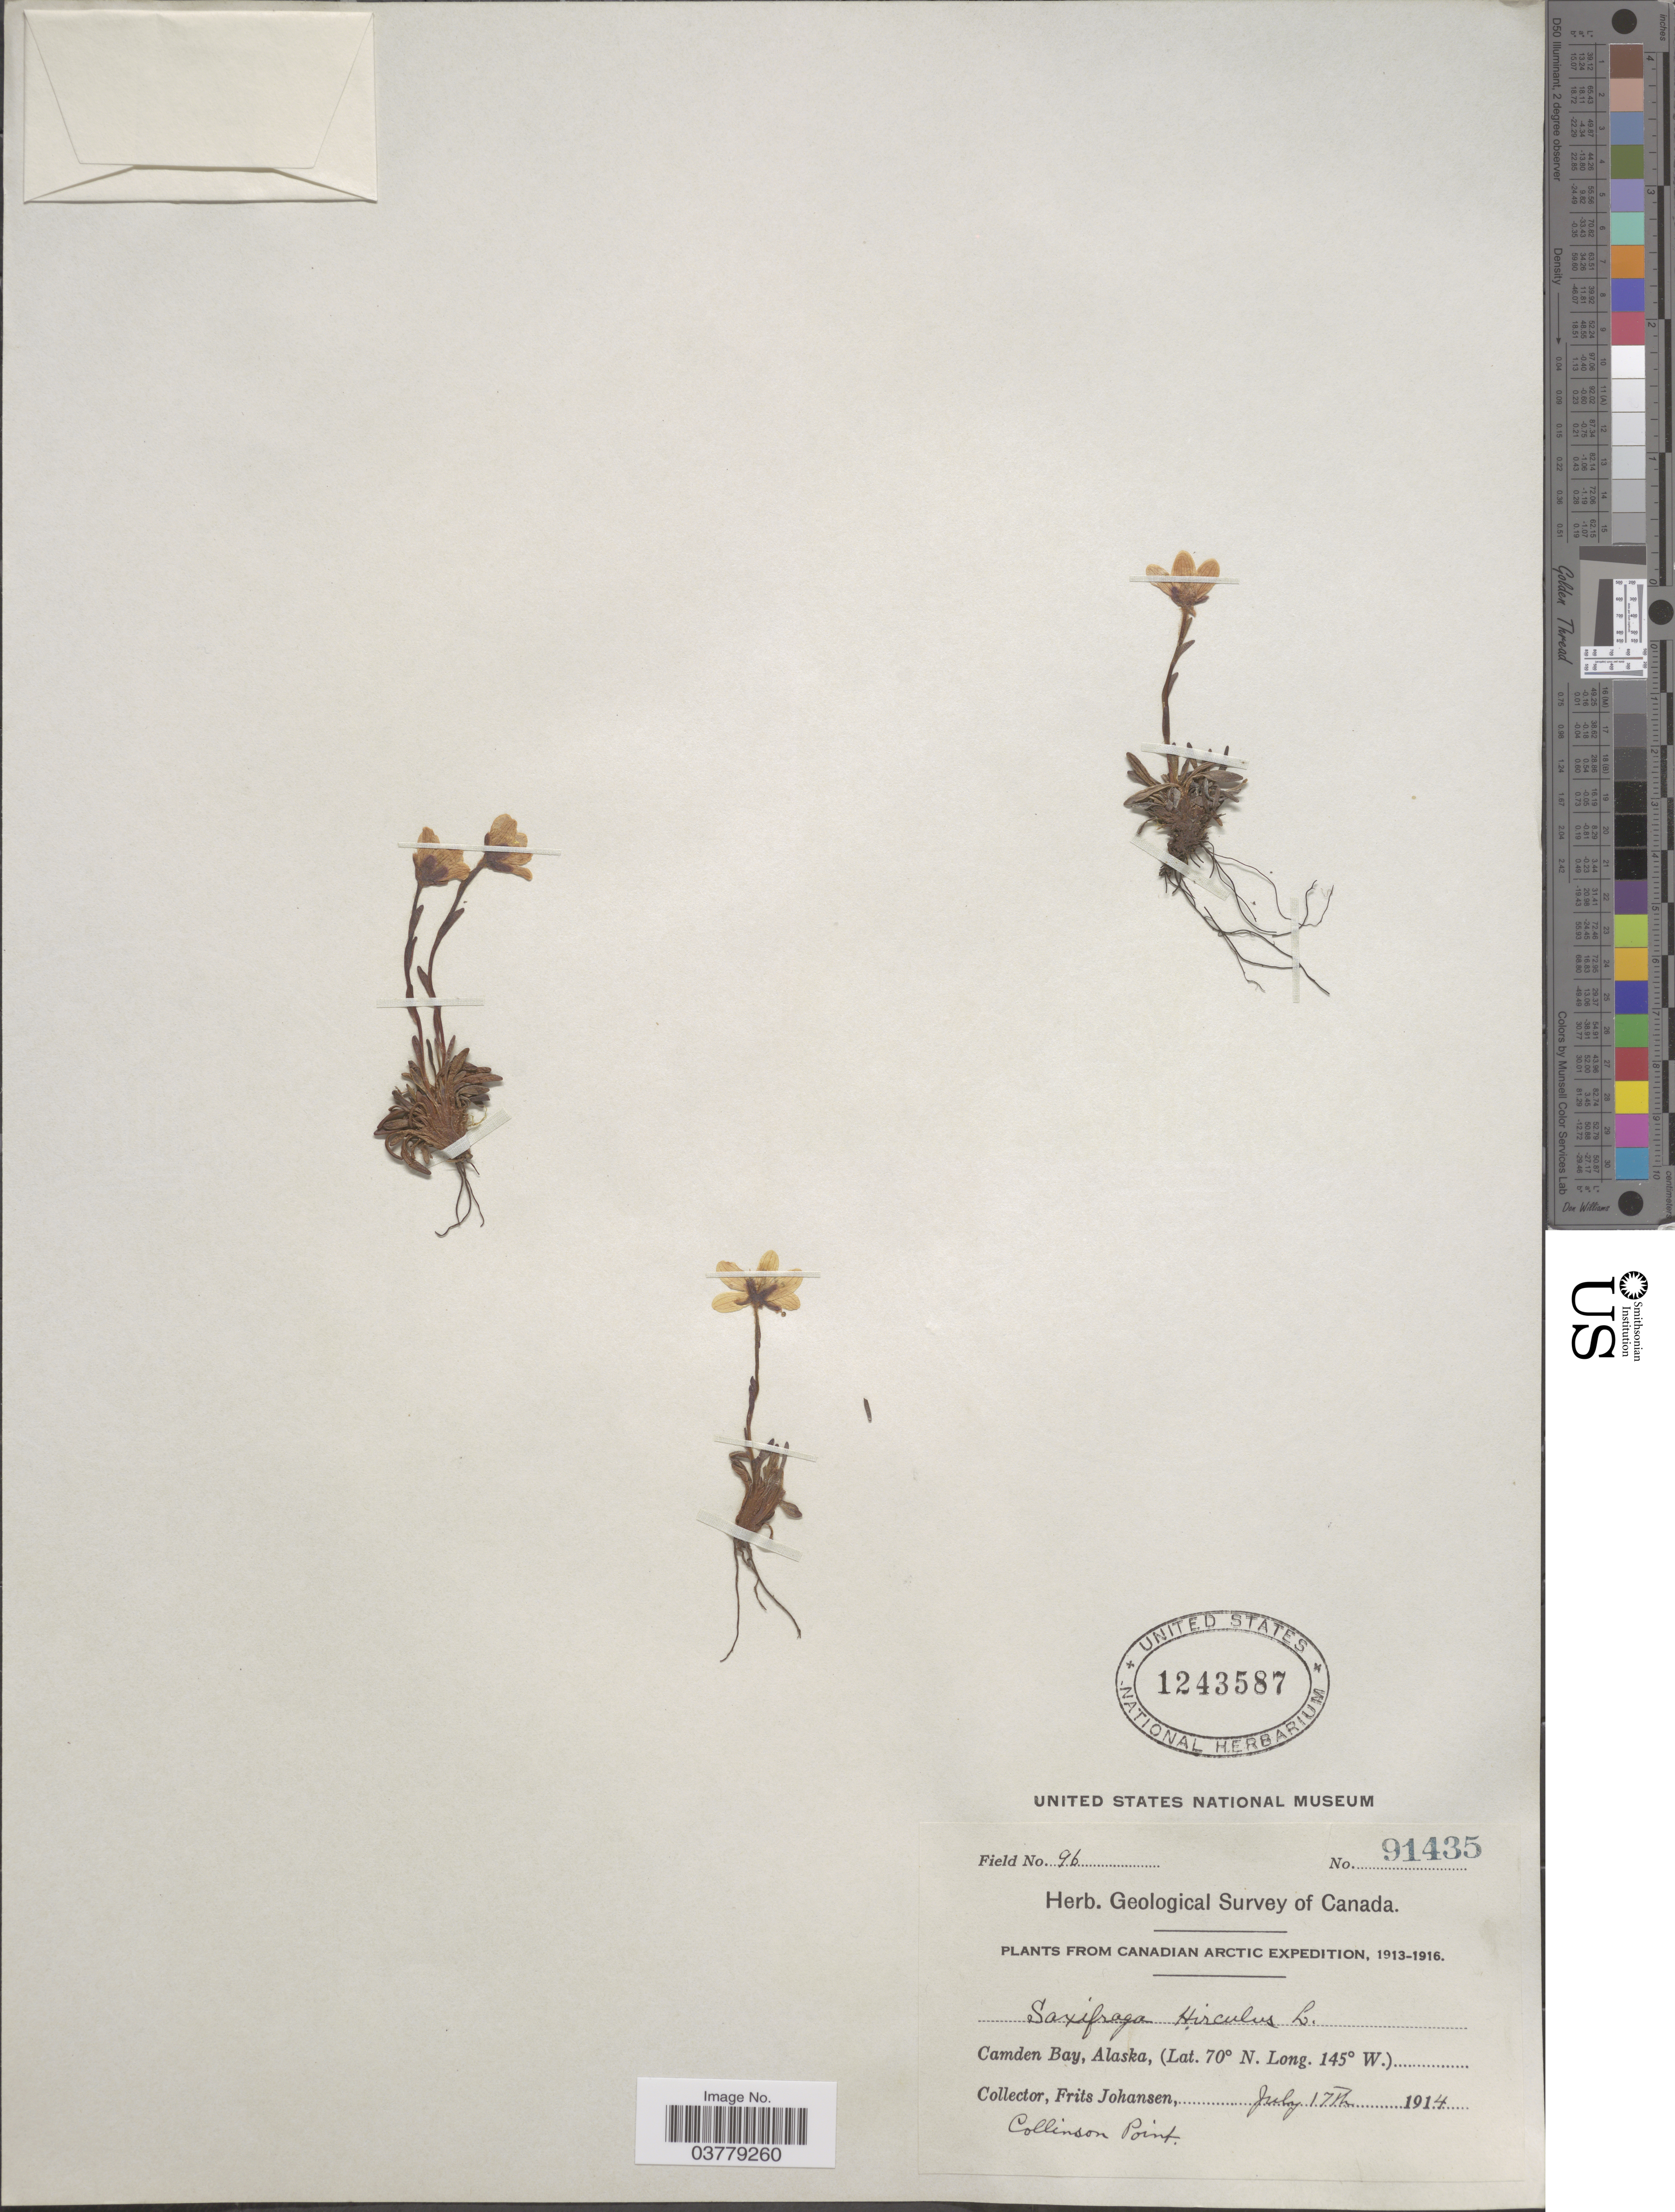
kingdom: Plantae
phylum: Tracheophyta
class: Magnoliopsida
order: Saxifragales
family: Saxifragaceae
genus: Saxifraga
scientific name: Saxifraga hirculus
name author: L.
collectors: F. Johansen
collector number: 91435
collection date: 1914-07-17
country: United States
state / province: Alaska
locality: Canadian Arctic. Camden Bay. Collinson Point.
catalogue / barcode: US 1243587